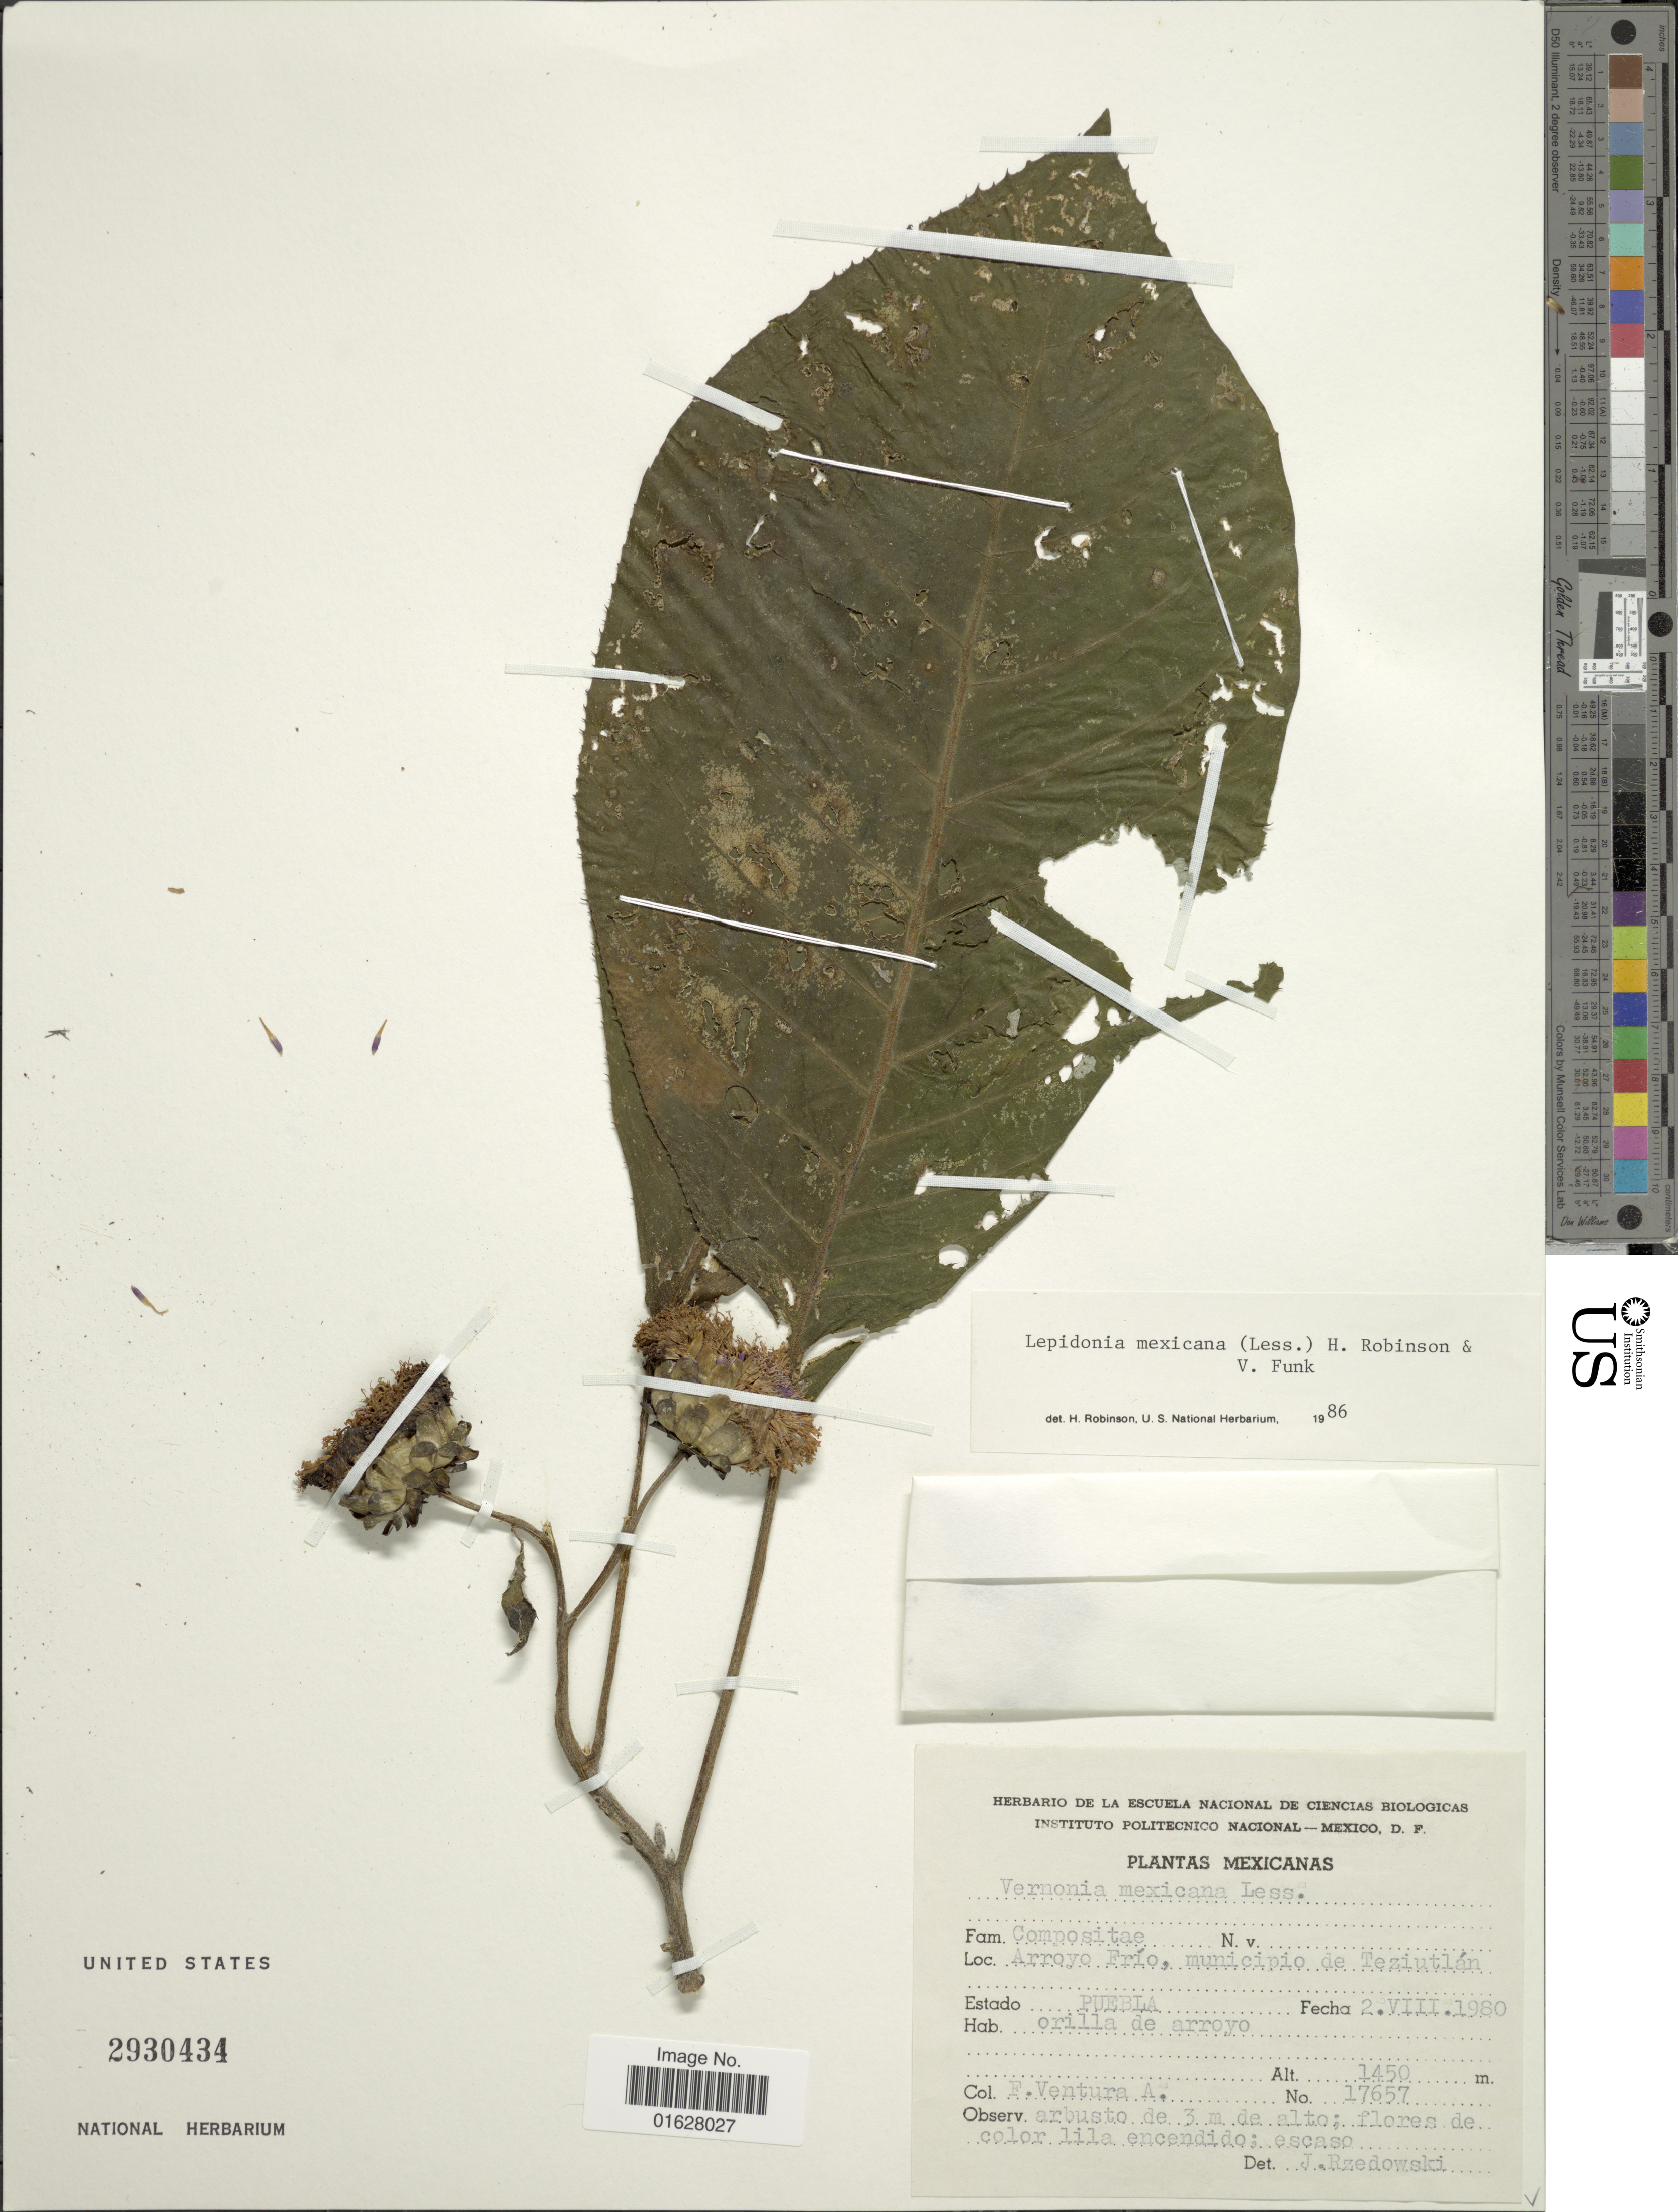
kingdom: Plantae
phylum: Tracheophyta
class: Magnoliopsida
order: Asterales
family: Asteraceae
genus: Lepidonia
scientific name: Lepidonia mexicana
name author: (Less.) H. Rob. & Funk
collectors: F. Ventura A.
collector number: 17657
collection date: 1980-08-02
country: Mexico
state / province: Puebla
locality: Mexicanas. Estado Puebla. Arroyo Frio, municipio de Teziutlan. Orilla de Arroyo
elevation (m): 1450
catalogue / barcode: US 2930434